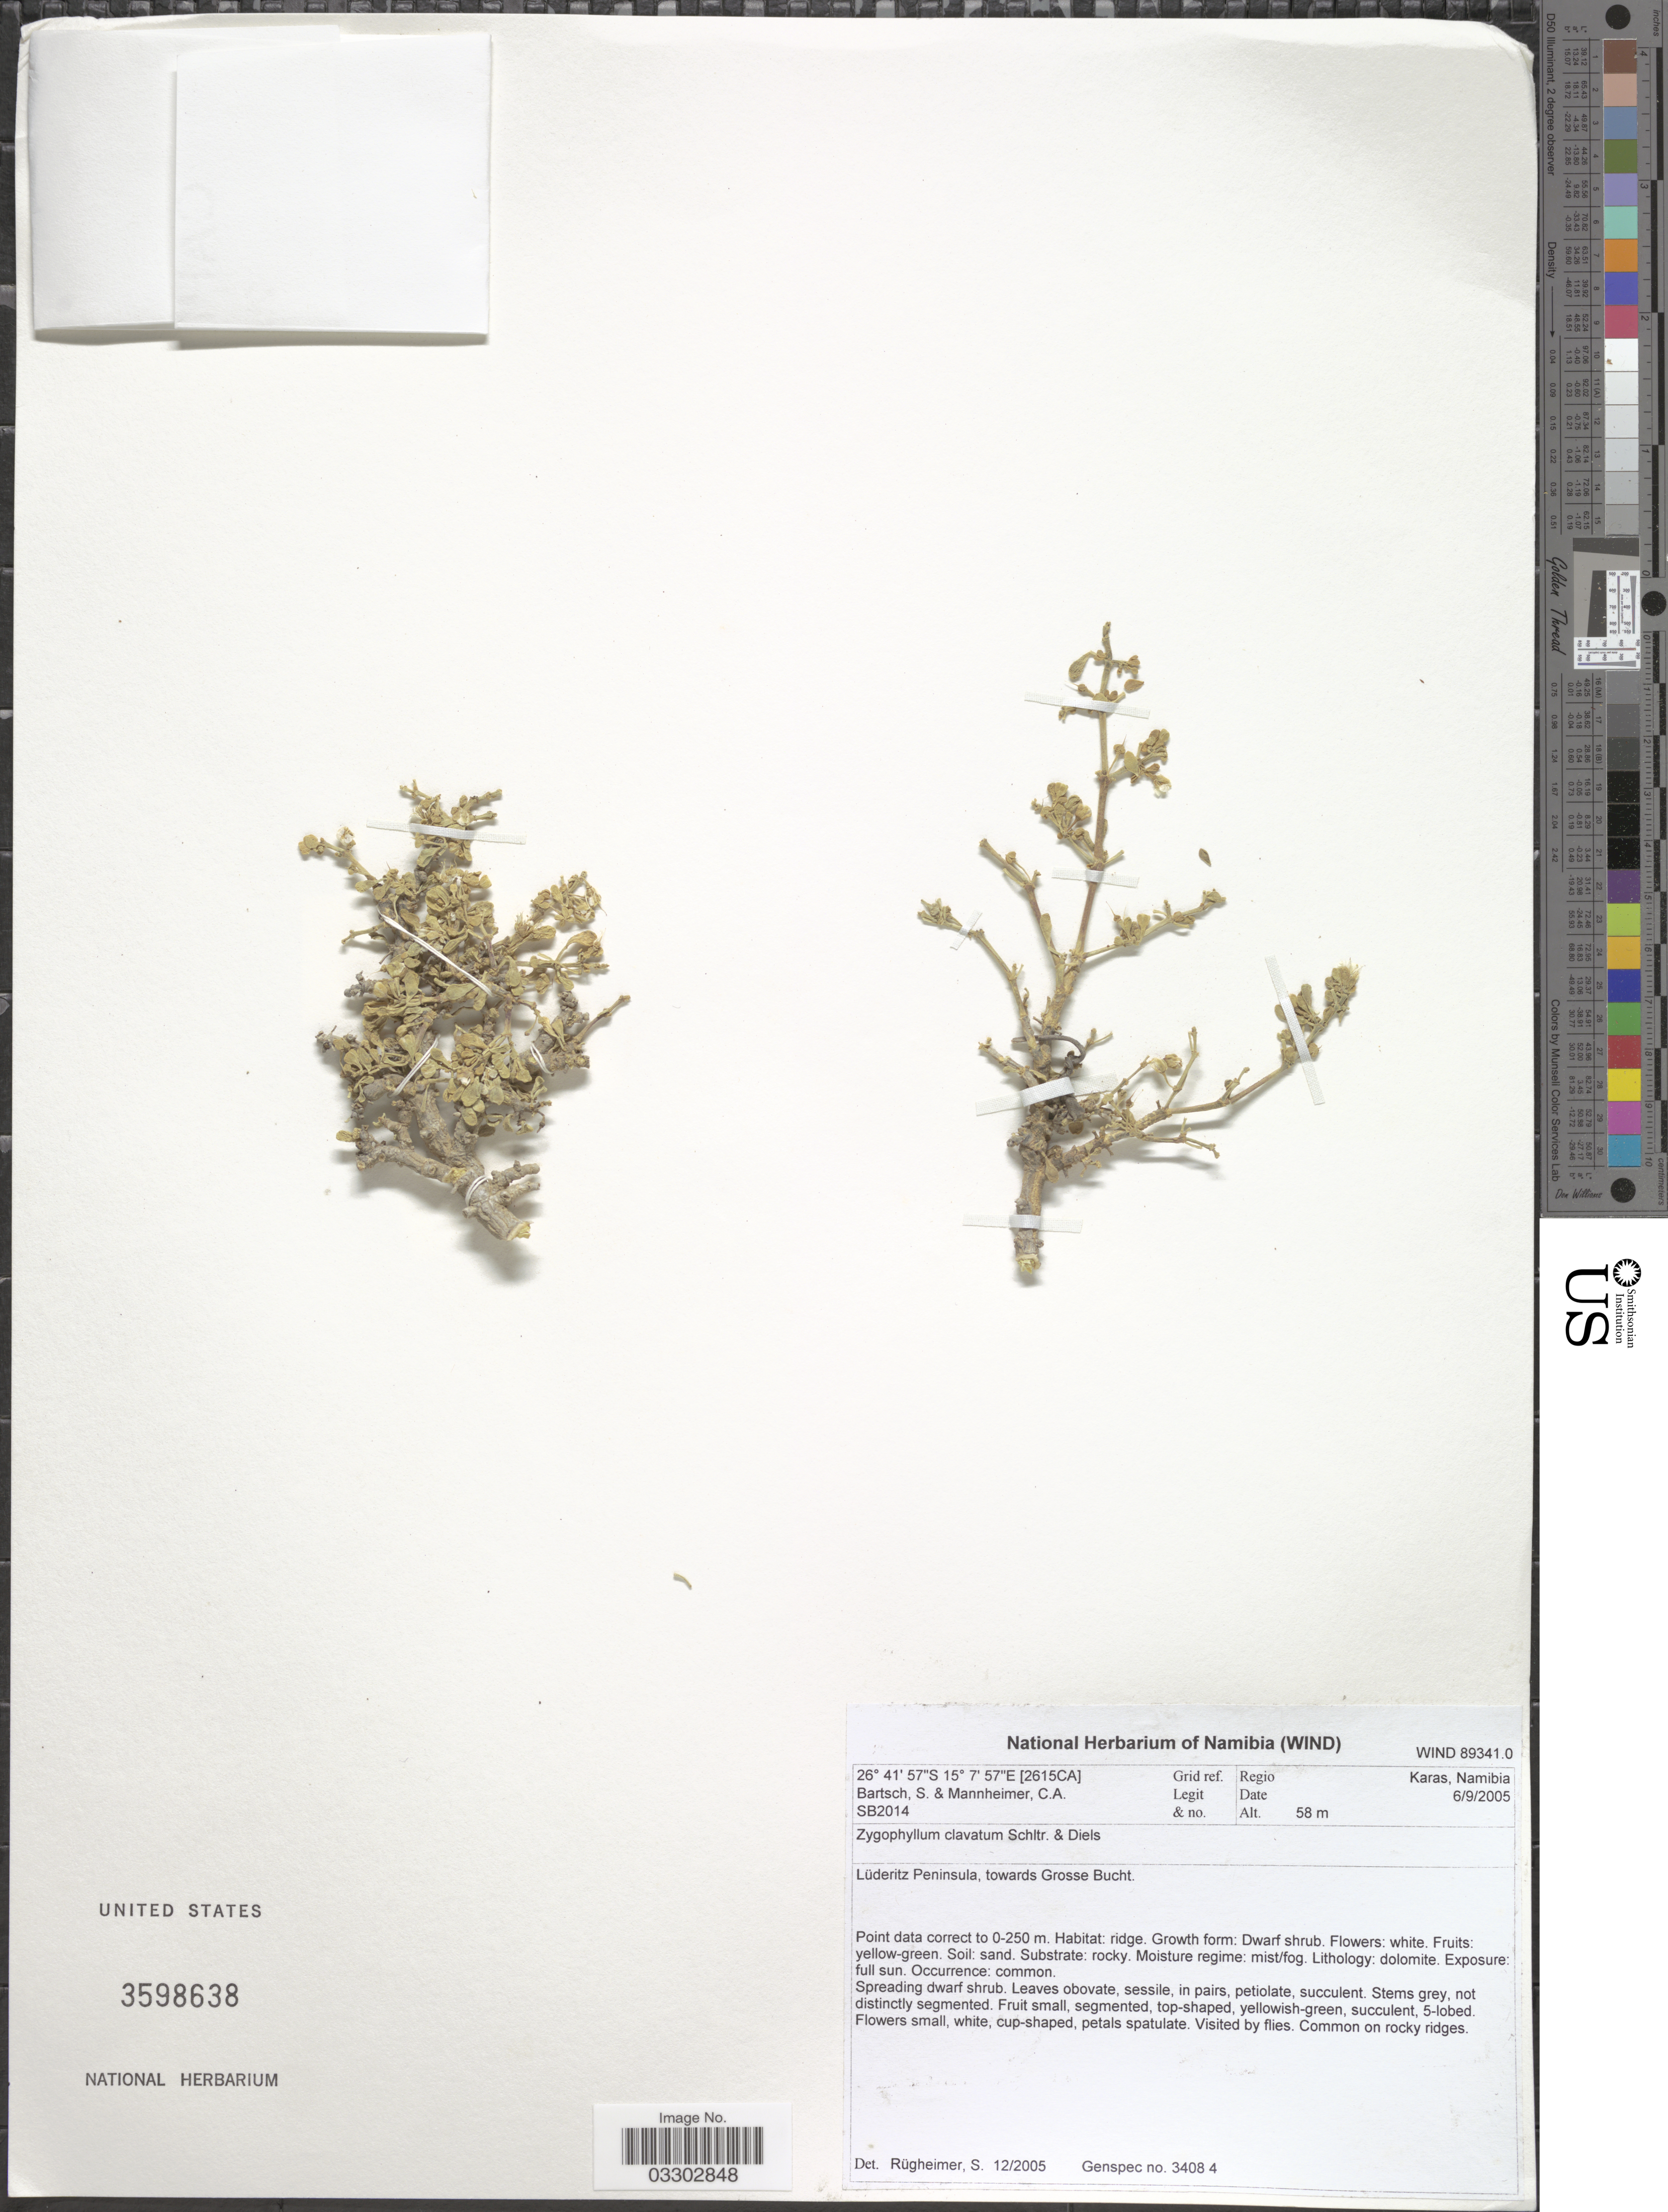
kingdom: Plantae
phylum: Tracheophyta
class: Magnoliopsida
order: Zygophyllales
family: Zygophyllaceae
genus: Zygophyllum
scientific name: Zygophyllum clavatum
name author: Schltr. & Diels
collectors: S. Bartsch & C. A. Mannheimer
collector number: SB2014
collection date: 2005-09-06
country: Namibia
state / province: Karas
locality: [2615CA] Grid ref. Lüderitz Peninsula, towards Grosse Bucht.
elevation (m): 58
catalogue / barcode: US 3598638